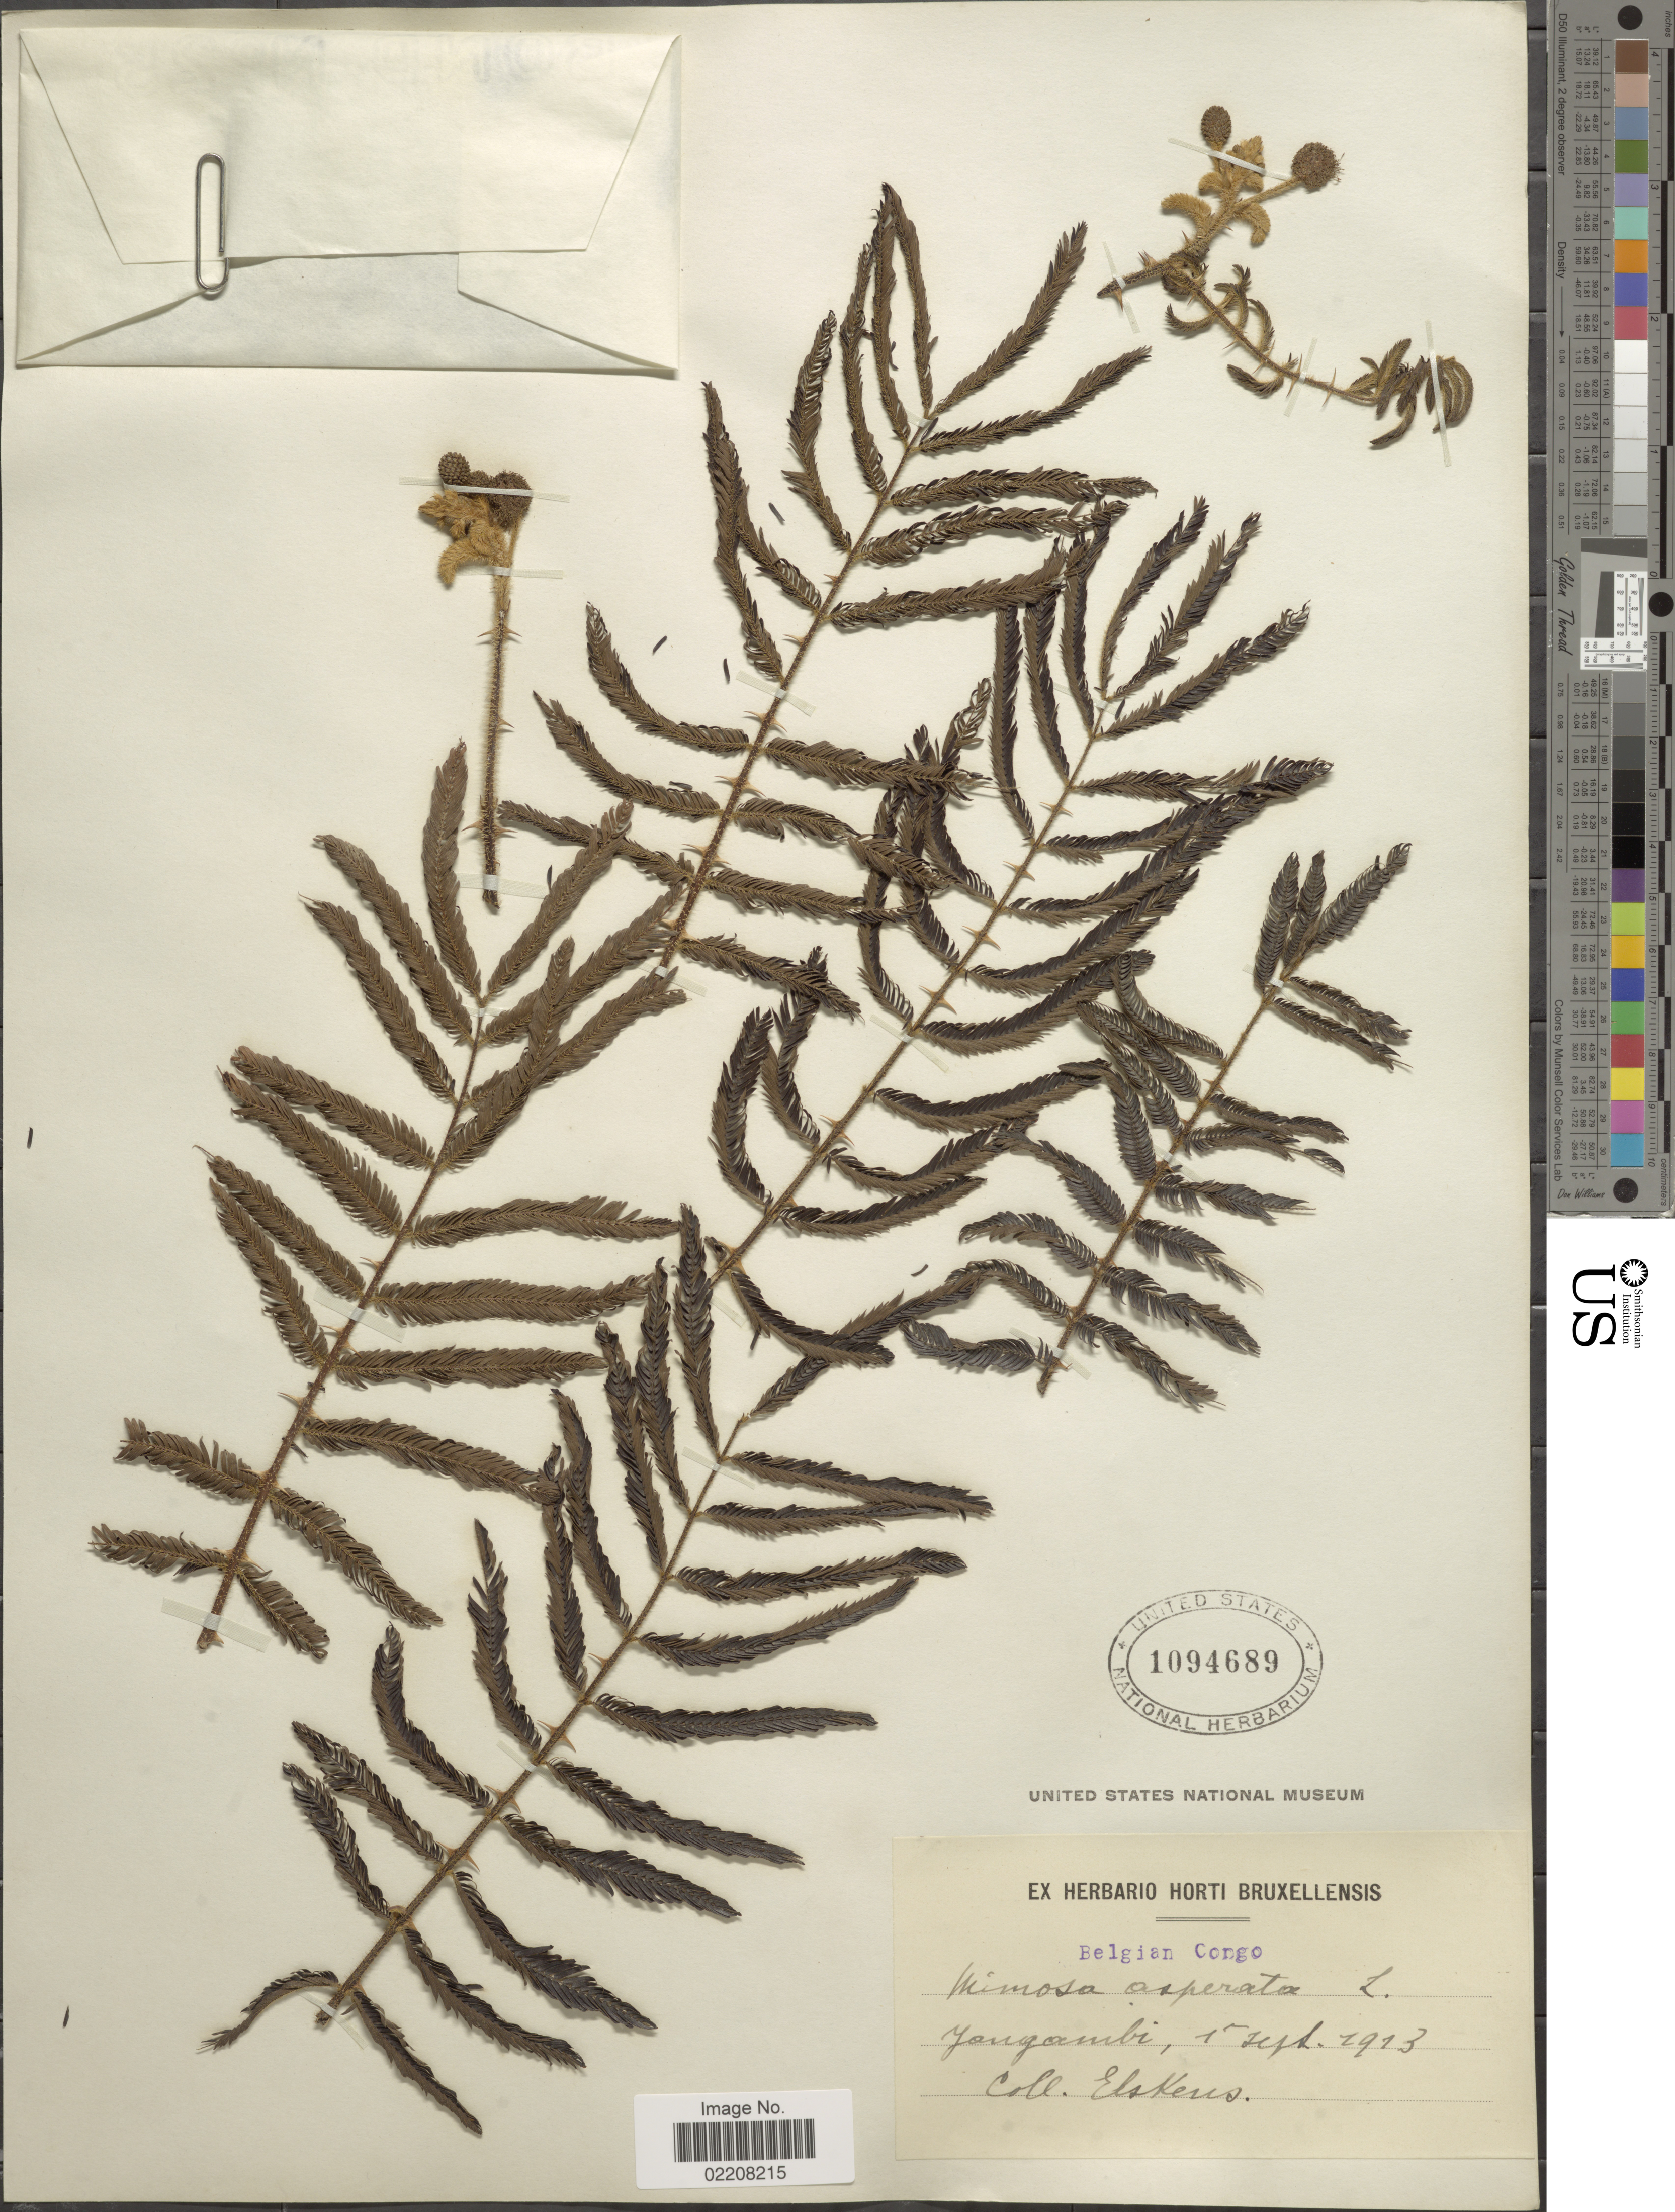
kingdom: Plantae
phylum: Tracheophyta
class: Magnoliopsida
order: Fabales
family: Fabaceae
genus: Mimosa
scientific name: Mimosa pigra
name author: L.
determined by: Strong, Mark T., (BOT), Smithsonian Institution - National Museum of Natural History (UNITED STATES)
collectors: Elskens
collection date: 1913-09-01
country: Congo, Democratic Republic of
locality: Yangambi.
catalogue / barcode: US 1094689